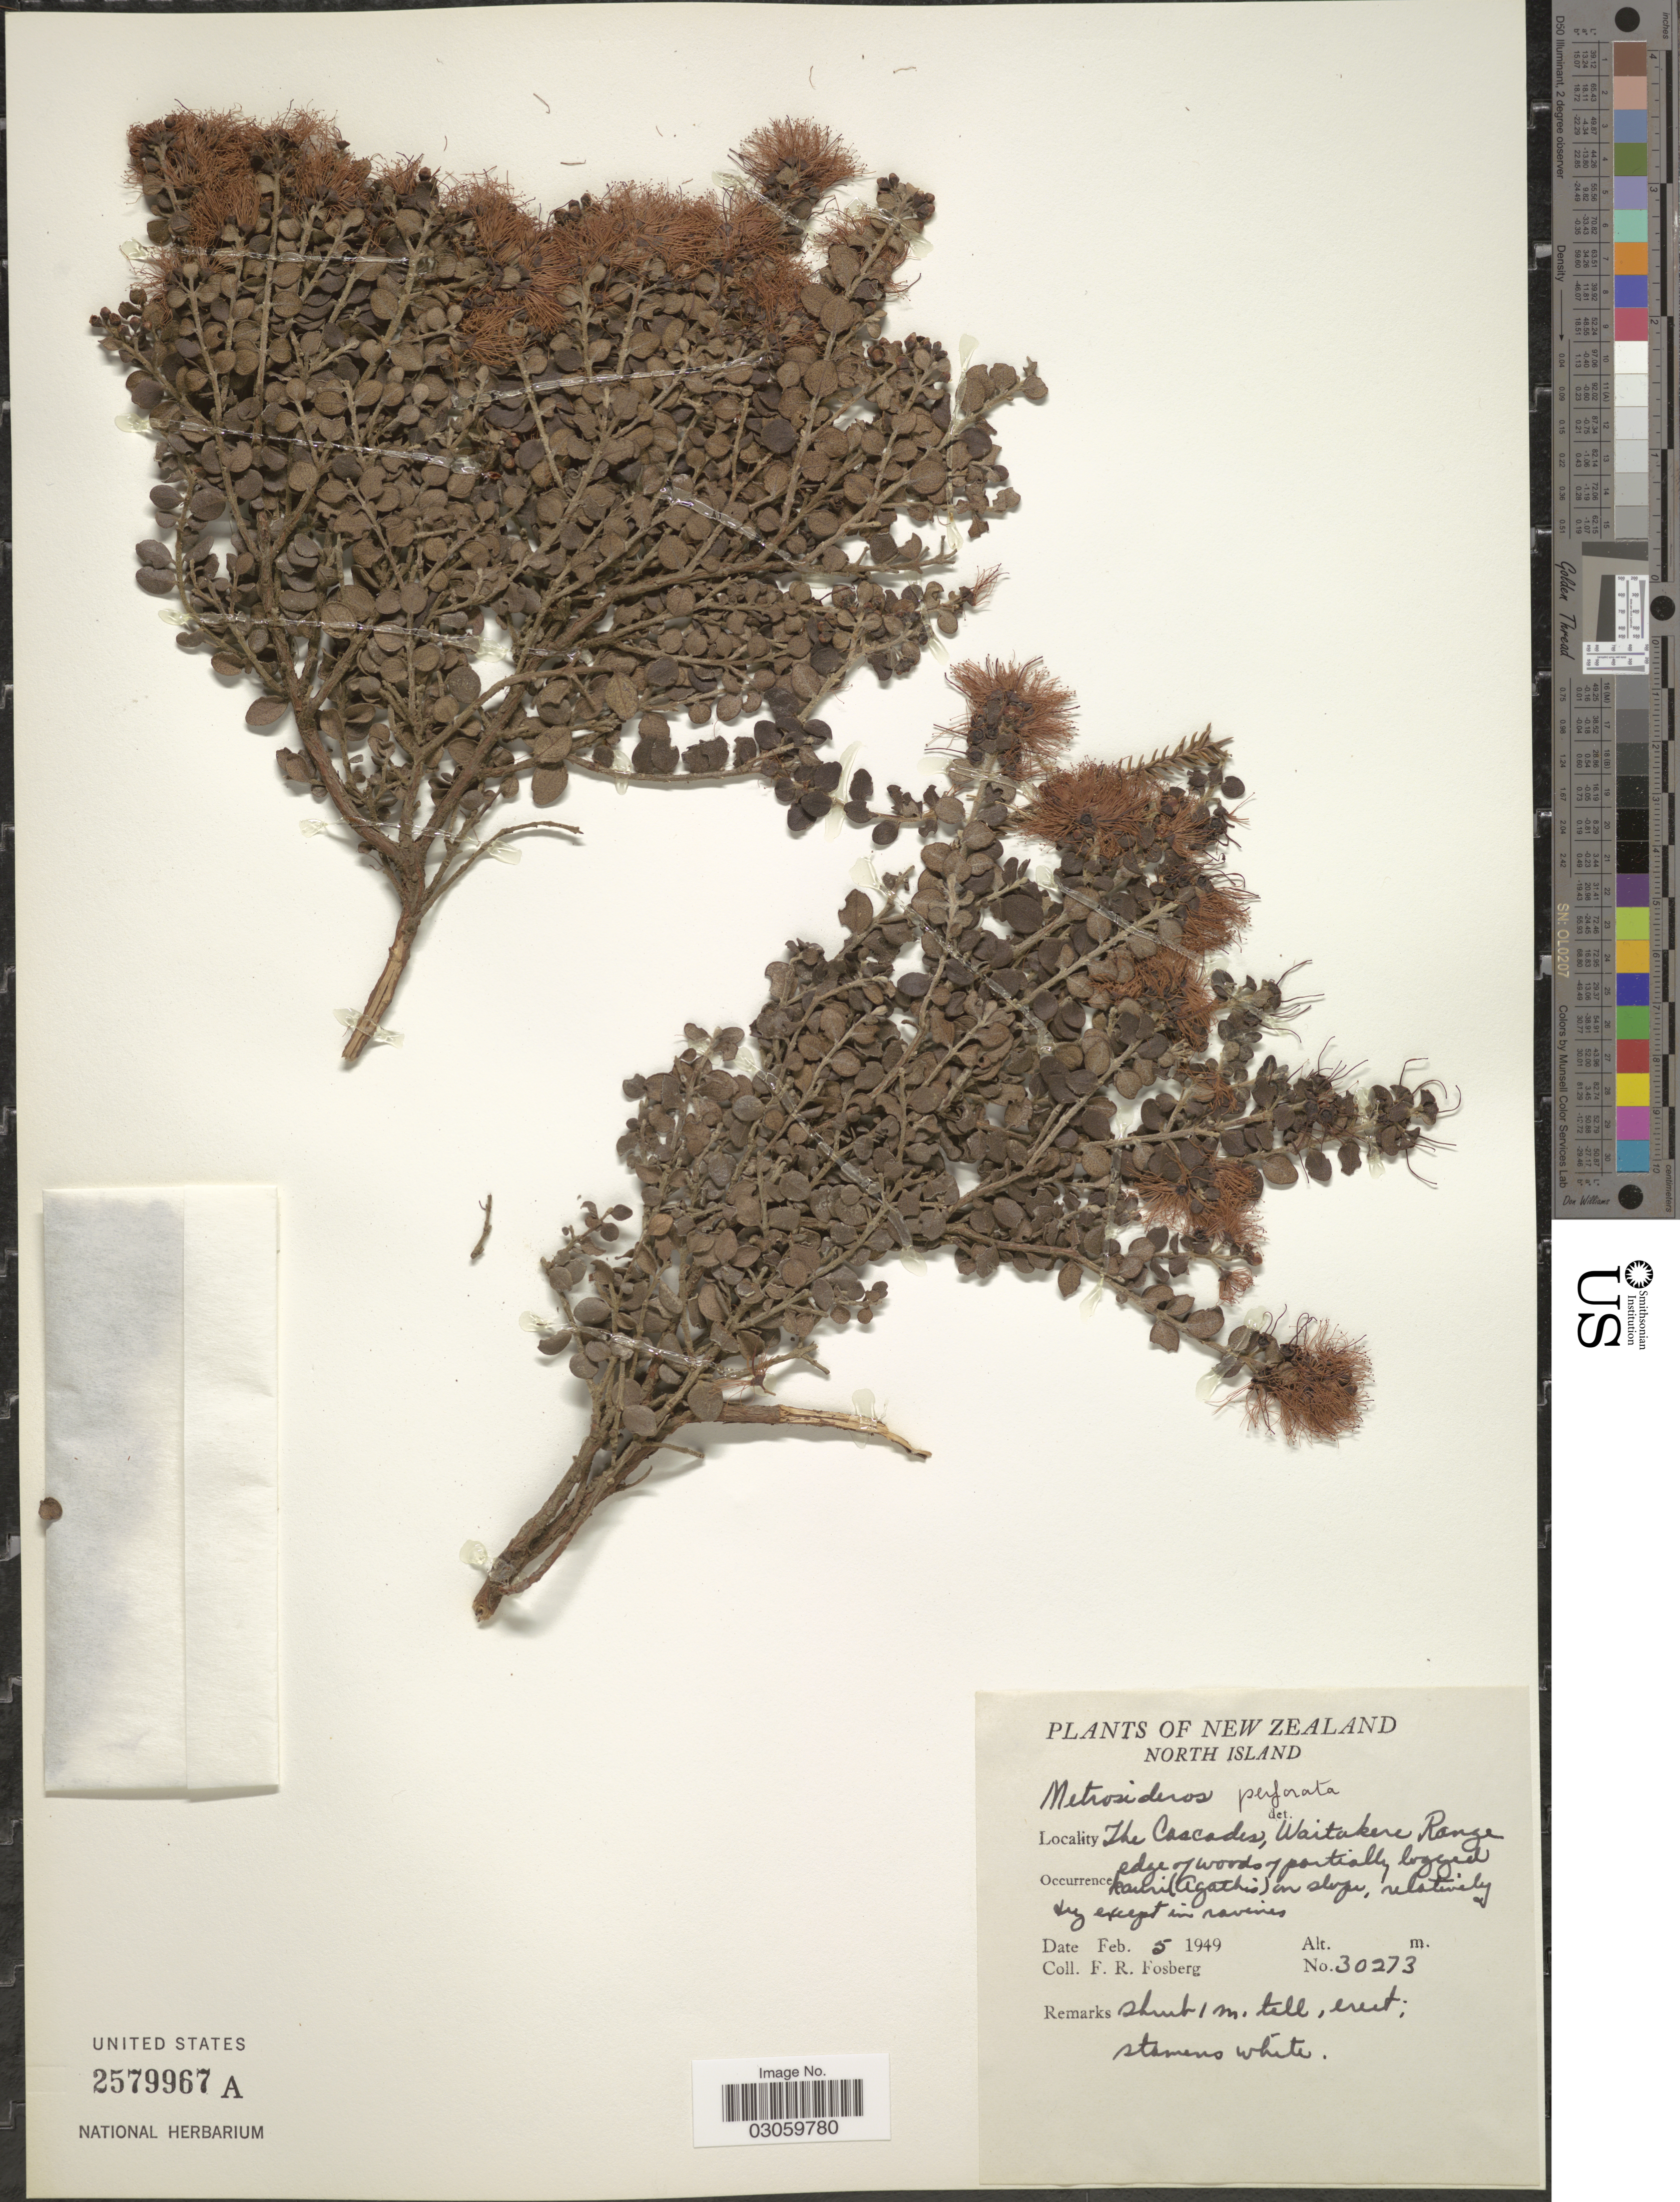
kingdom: Plantae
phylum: Tracheophyta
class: Magnoliopsida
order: Myrtales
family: Myrtaceae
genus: Metrosideros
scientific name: Metrosideros perforata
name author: (J.R. Forst. & G. Forst.) Druce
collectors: F. R. Fosberg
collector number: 30273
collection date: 1949-02-05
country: New Zealand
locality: North Island. The Cascades, Waitakere Range.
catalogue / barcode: US 2579967A